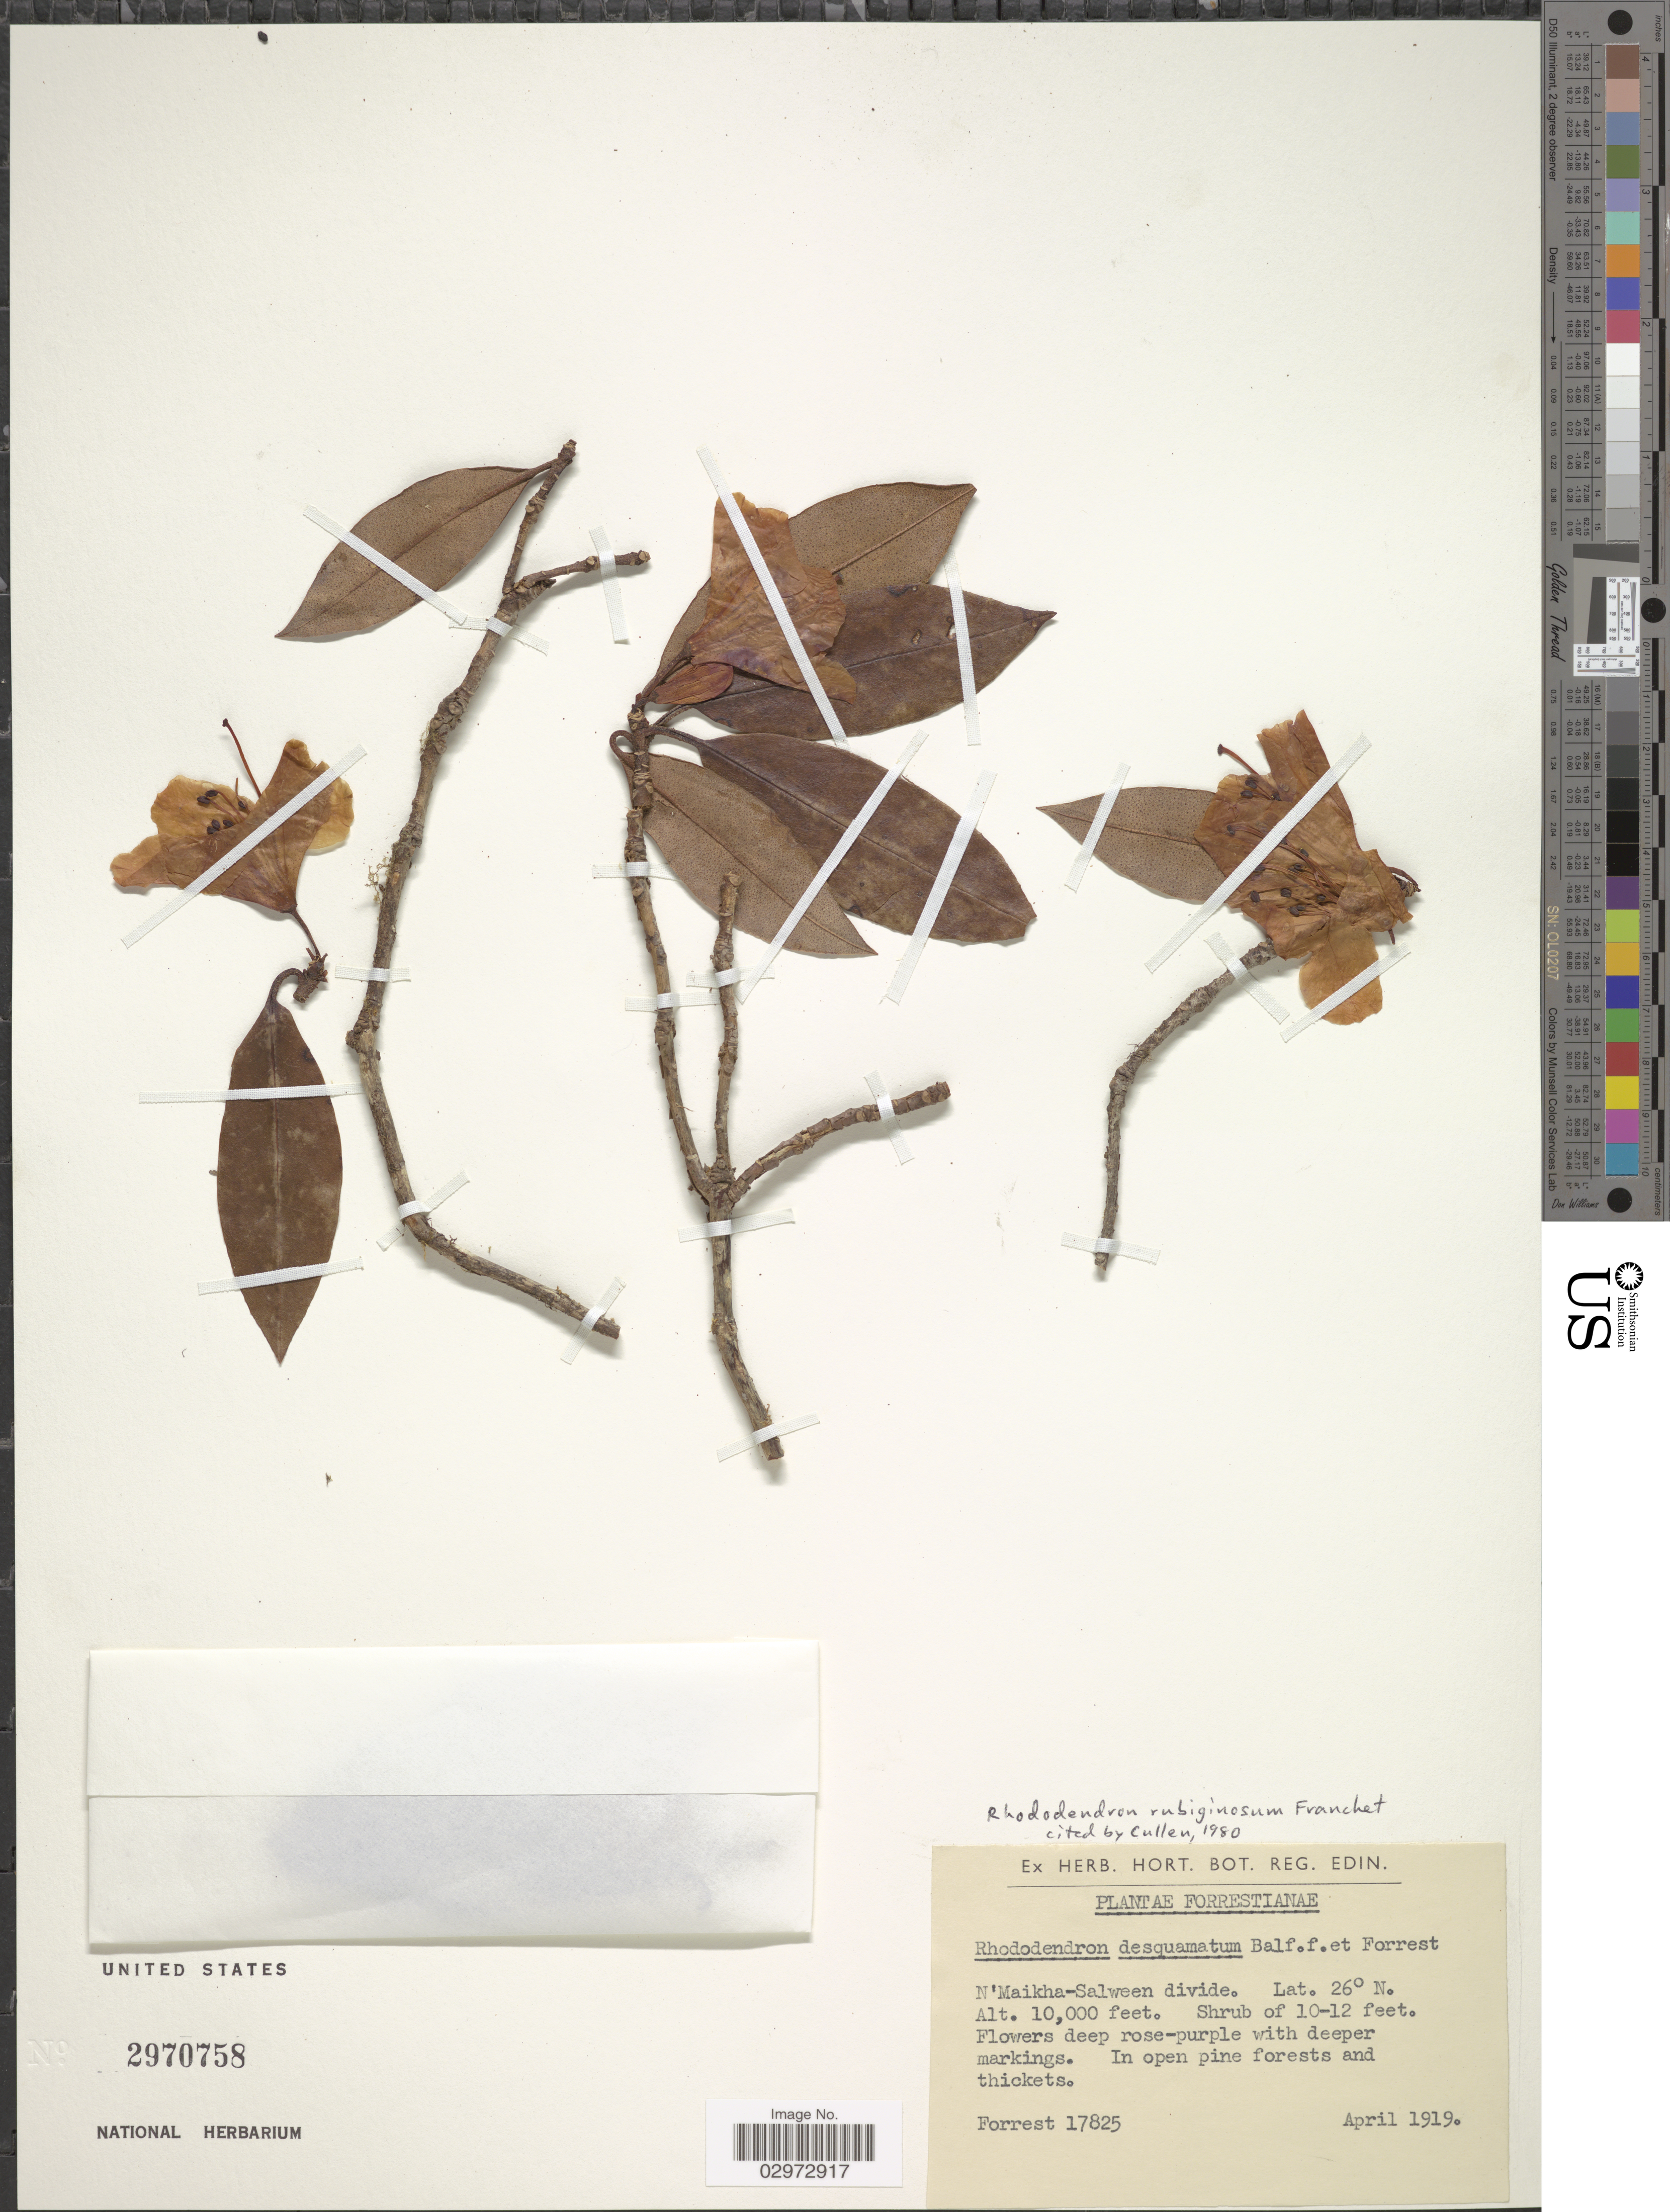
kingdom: Plantae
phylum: Tracheophyta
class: Magnoliopsida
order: Ericales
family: Ericaceae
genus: Rhododendron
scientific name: Rhododendron rubiginosum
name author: Franch.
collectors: -. Forrest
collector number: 17825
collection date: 1919-04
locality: N'Maikha-Salween divide.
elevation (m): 3048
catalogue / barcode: US 2970758